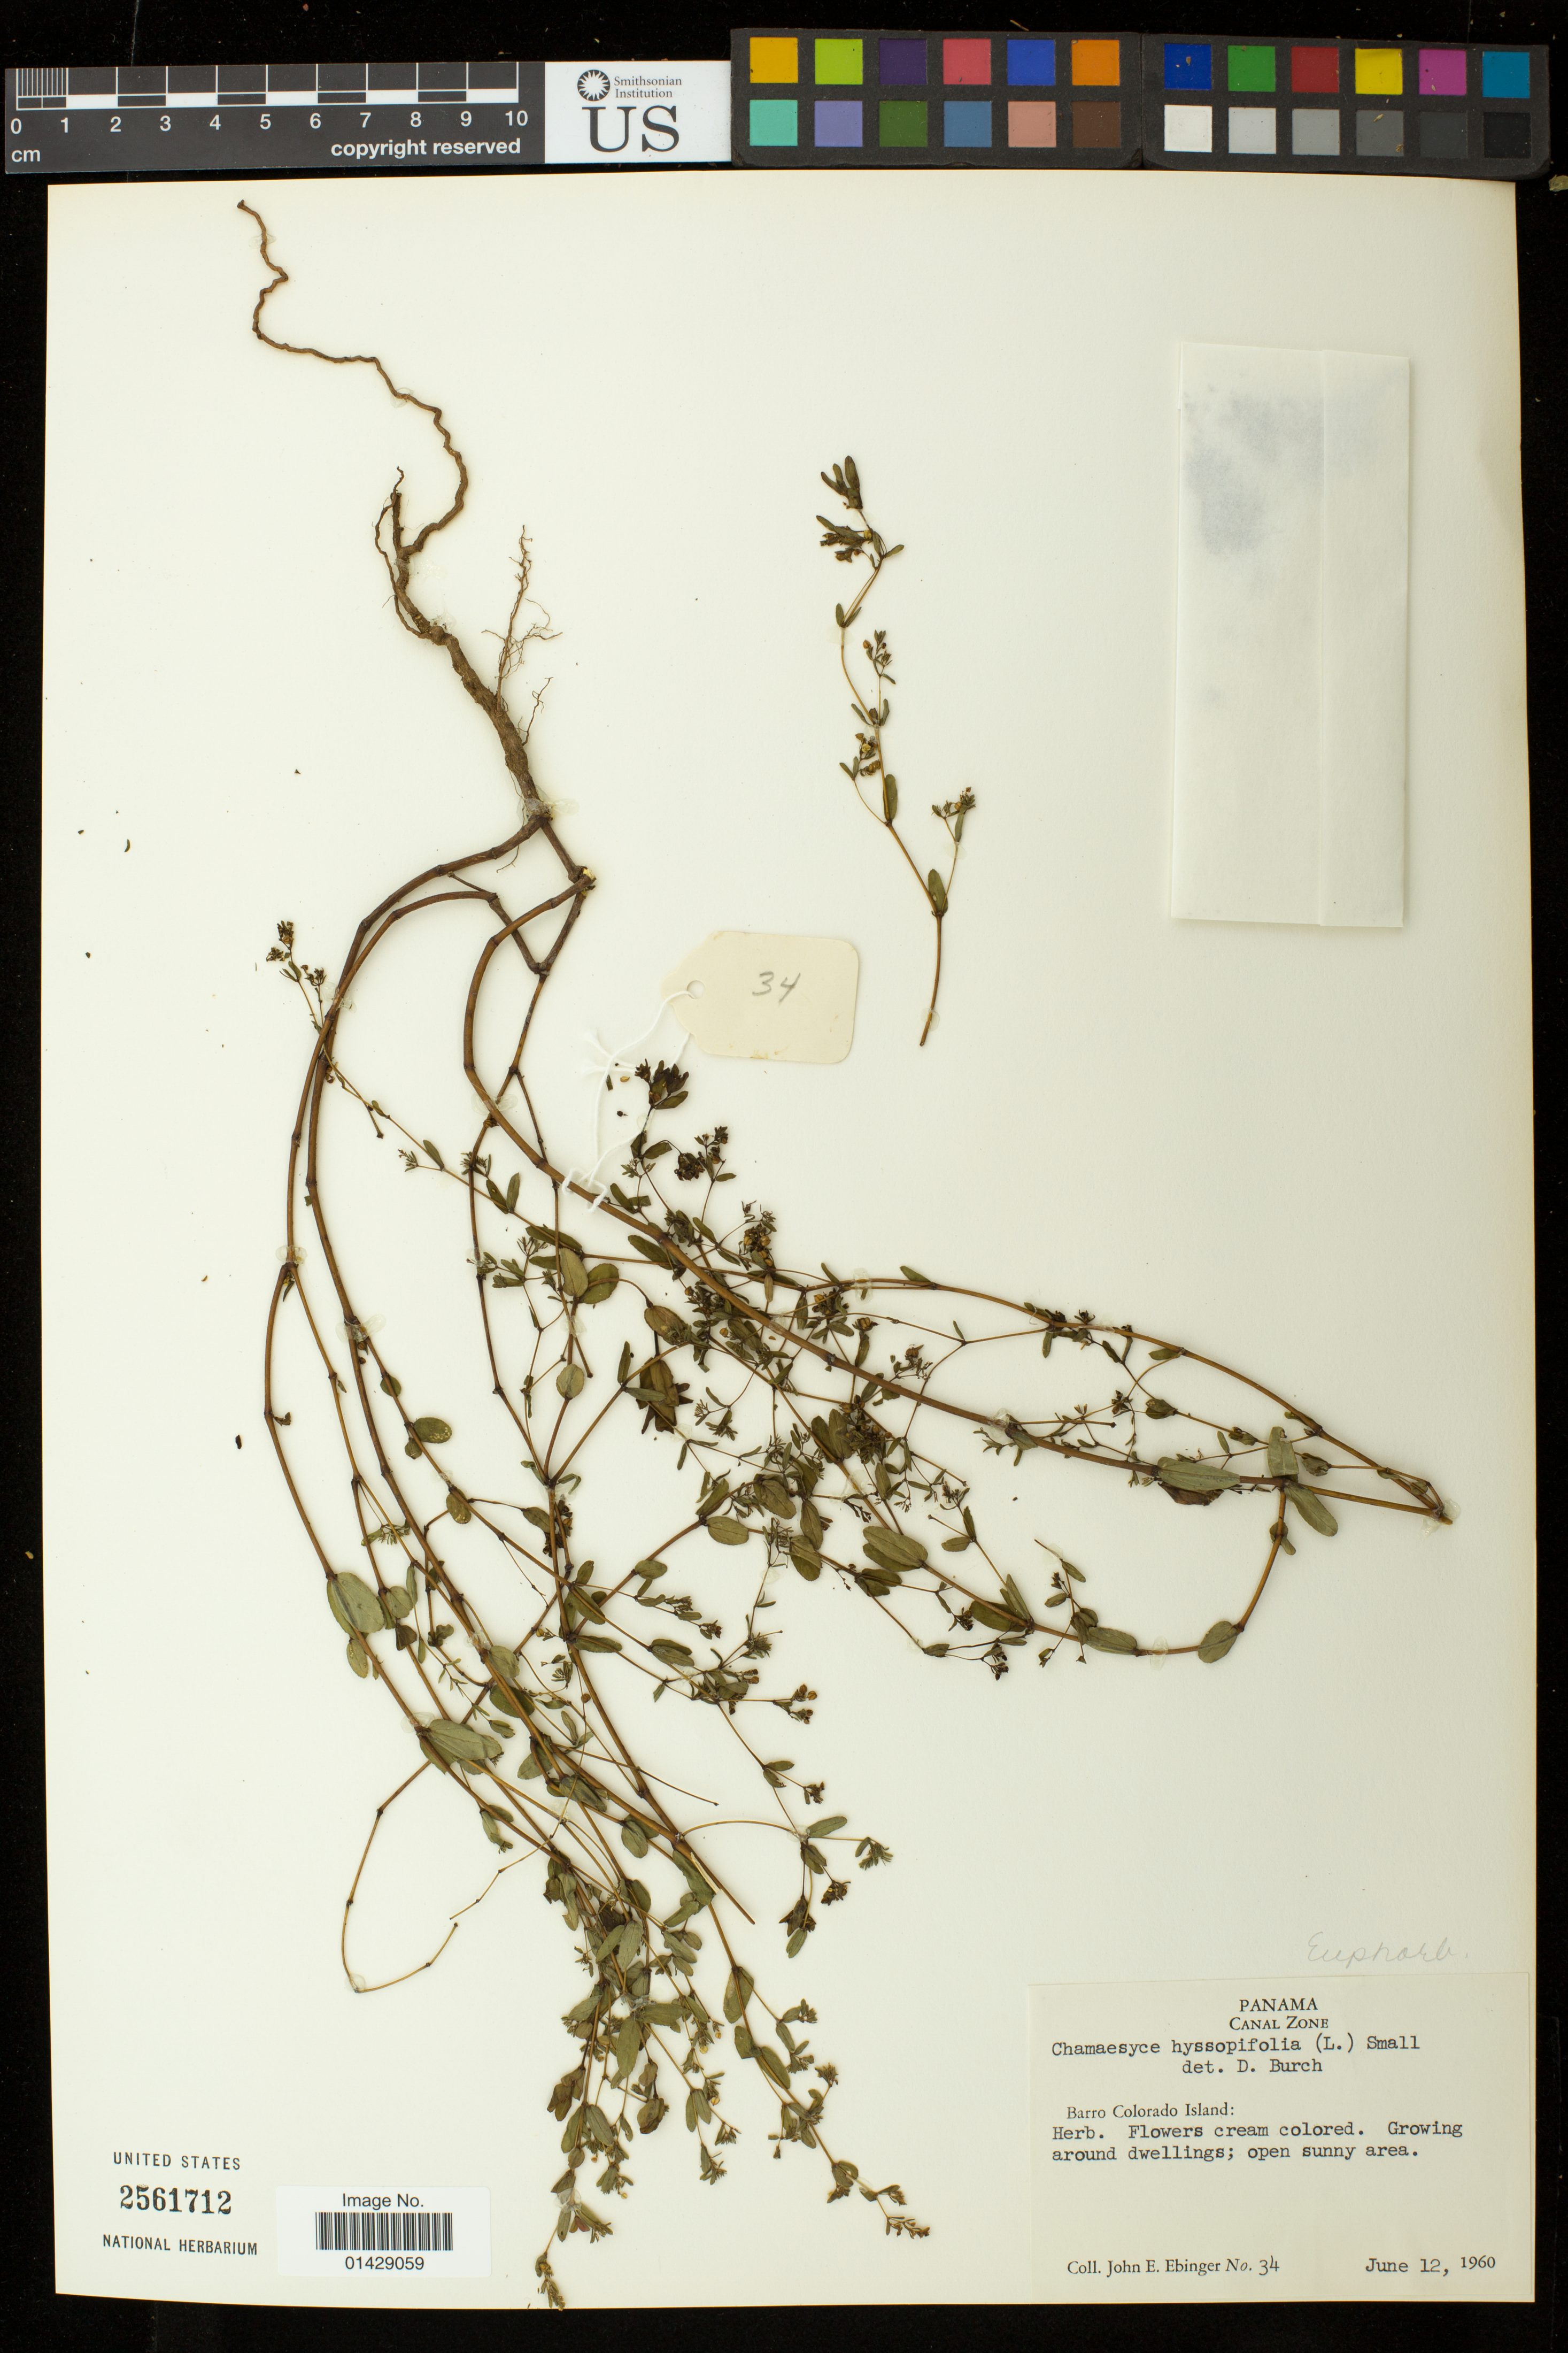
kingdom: Plantae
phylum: Tracheophyta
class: Magnoliopsida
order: Malpighiales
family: Euphorbiaceae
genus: Euphorbia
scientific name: Euphorbia hyssopifolia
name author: L.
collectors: J. Ebinger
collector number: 34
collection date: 1960-06-12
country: Panama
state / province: Panamá Oeste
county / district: Canal Zone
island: Barro Colorado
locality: Barro Colorado Island, Canal Zone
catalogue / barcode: US 2561712